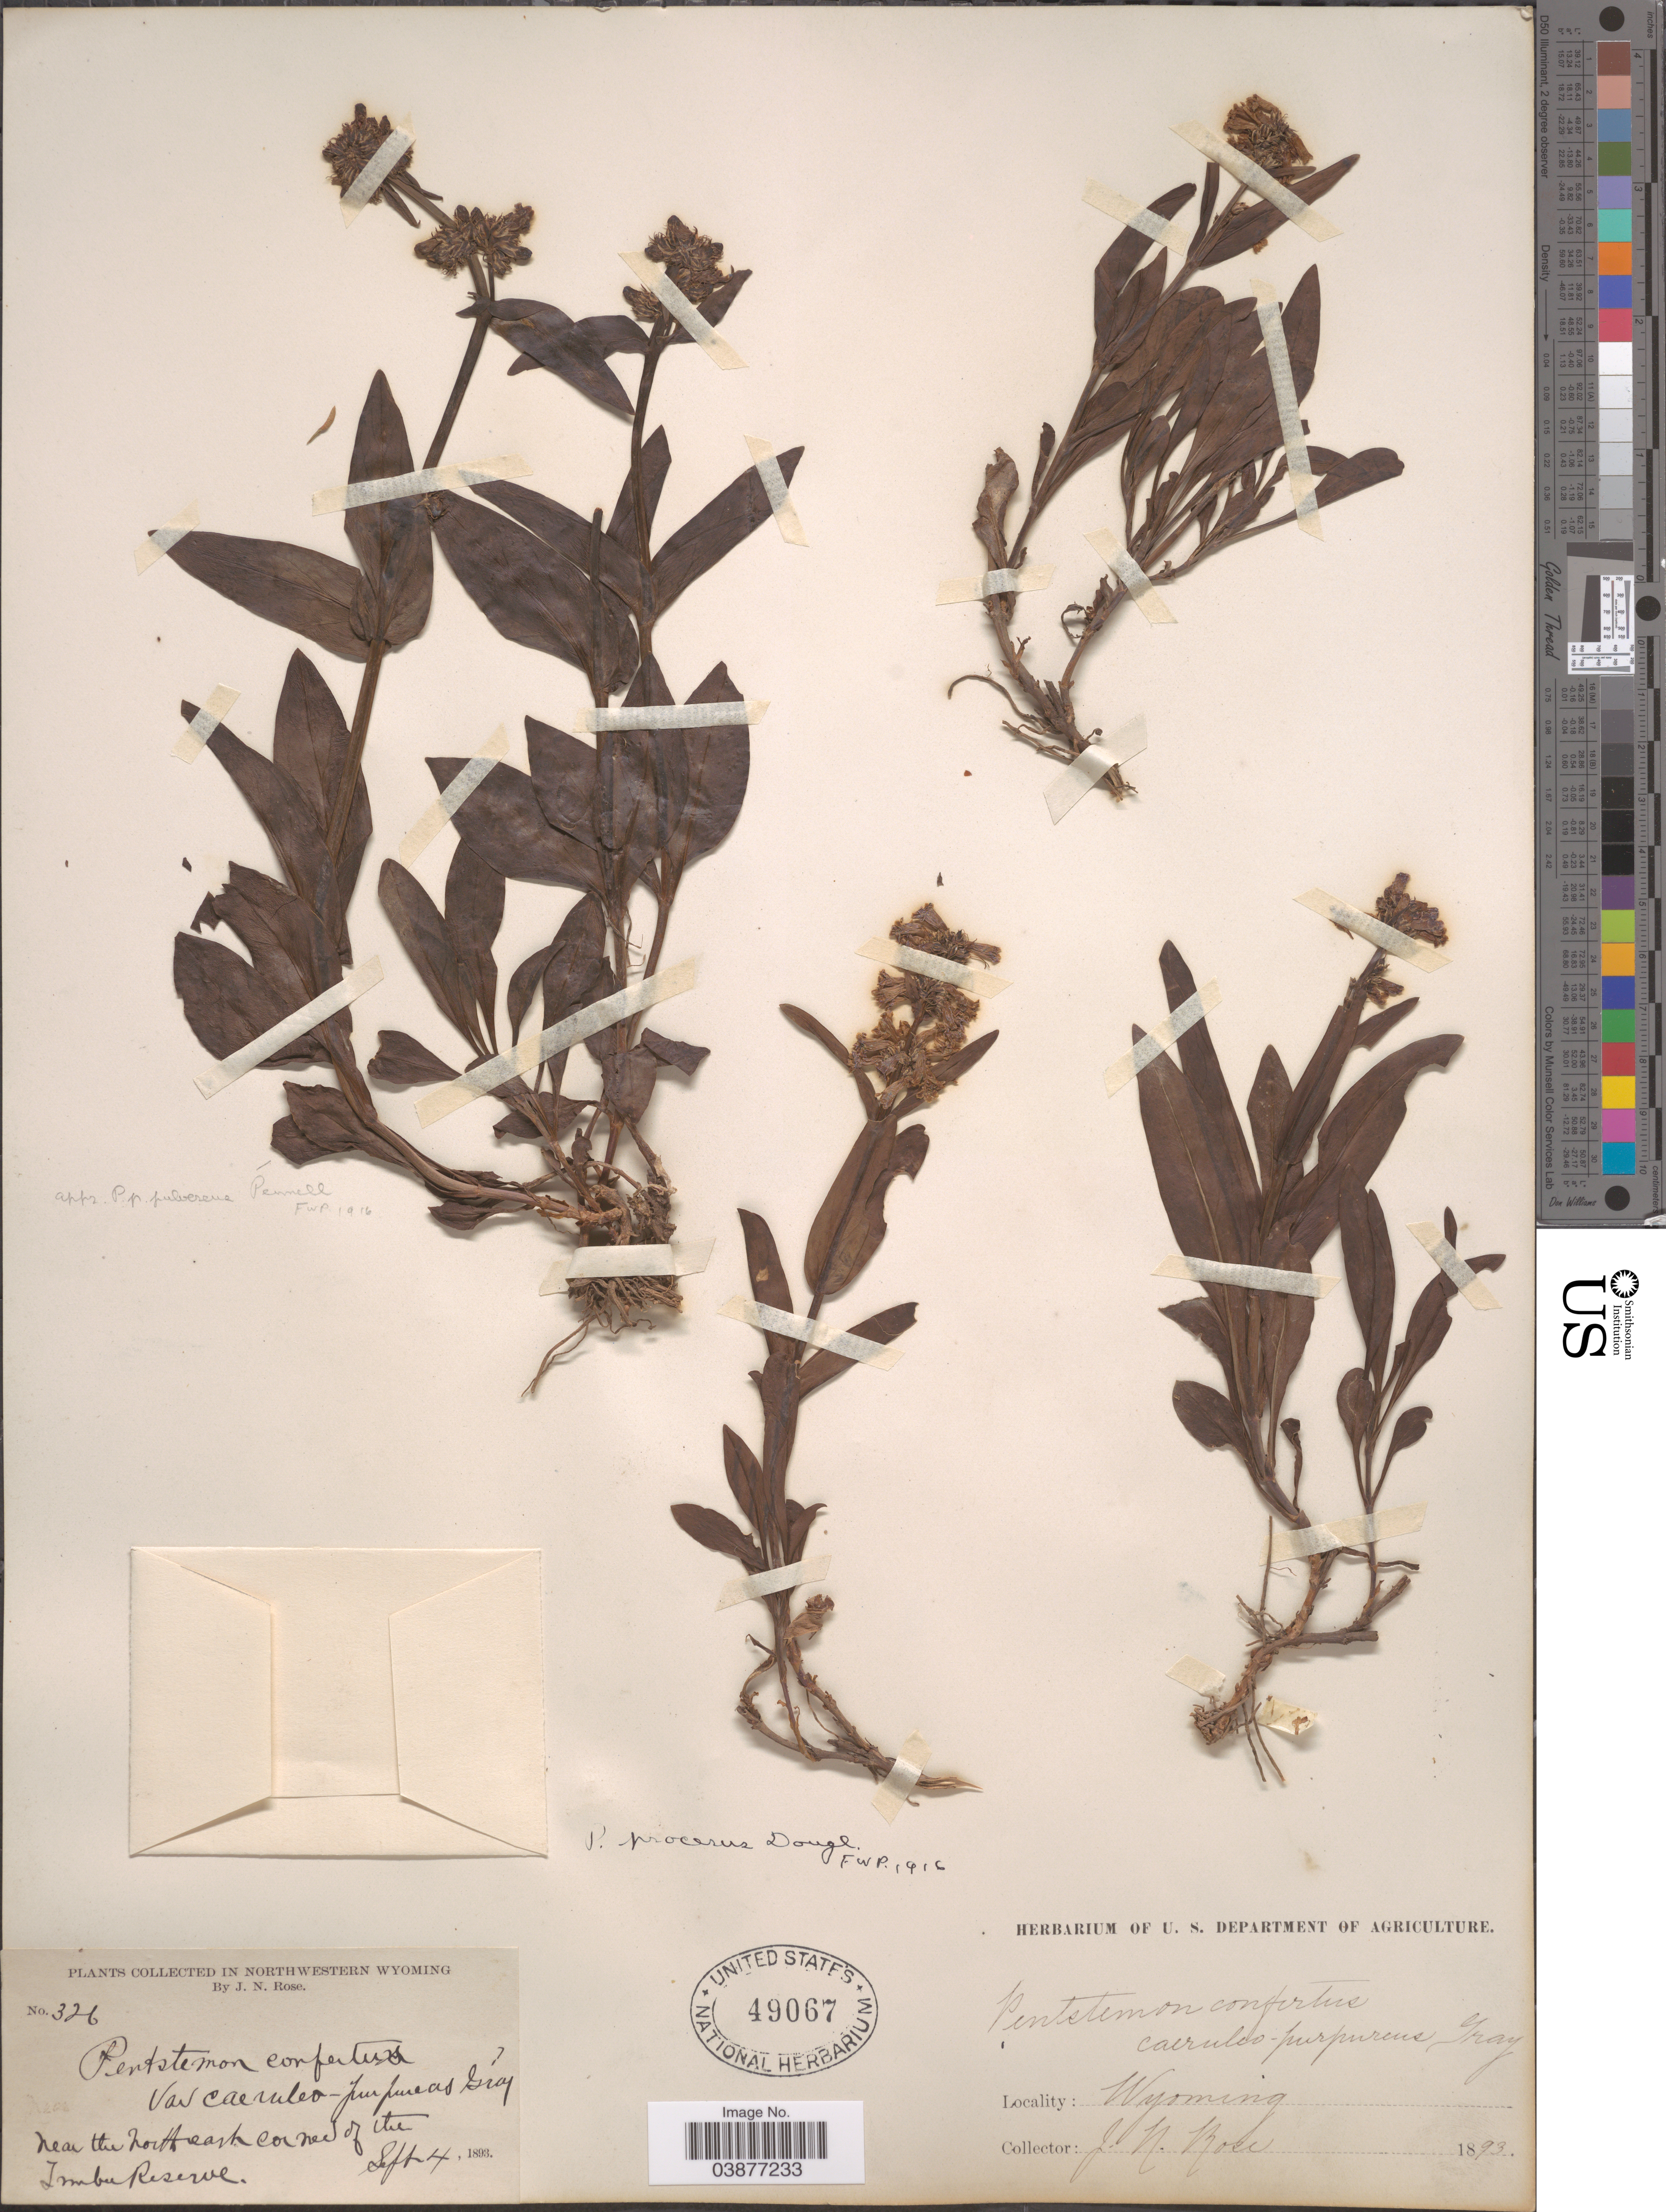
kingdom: Plantae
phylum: Tracheophyta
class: Magnoliopsida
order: Lamiales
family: Plantaginaceae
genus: Penstemon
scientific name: Penstemon procerus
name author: Douglas ex Graham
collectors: J. N. Rose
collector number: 326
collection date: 1893-09-04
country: United States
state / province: Wyoming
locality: In Northwestern Wyoming. Near the northeast corner of the Imbu Reserve.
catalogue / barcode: US 49067